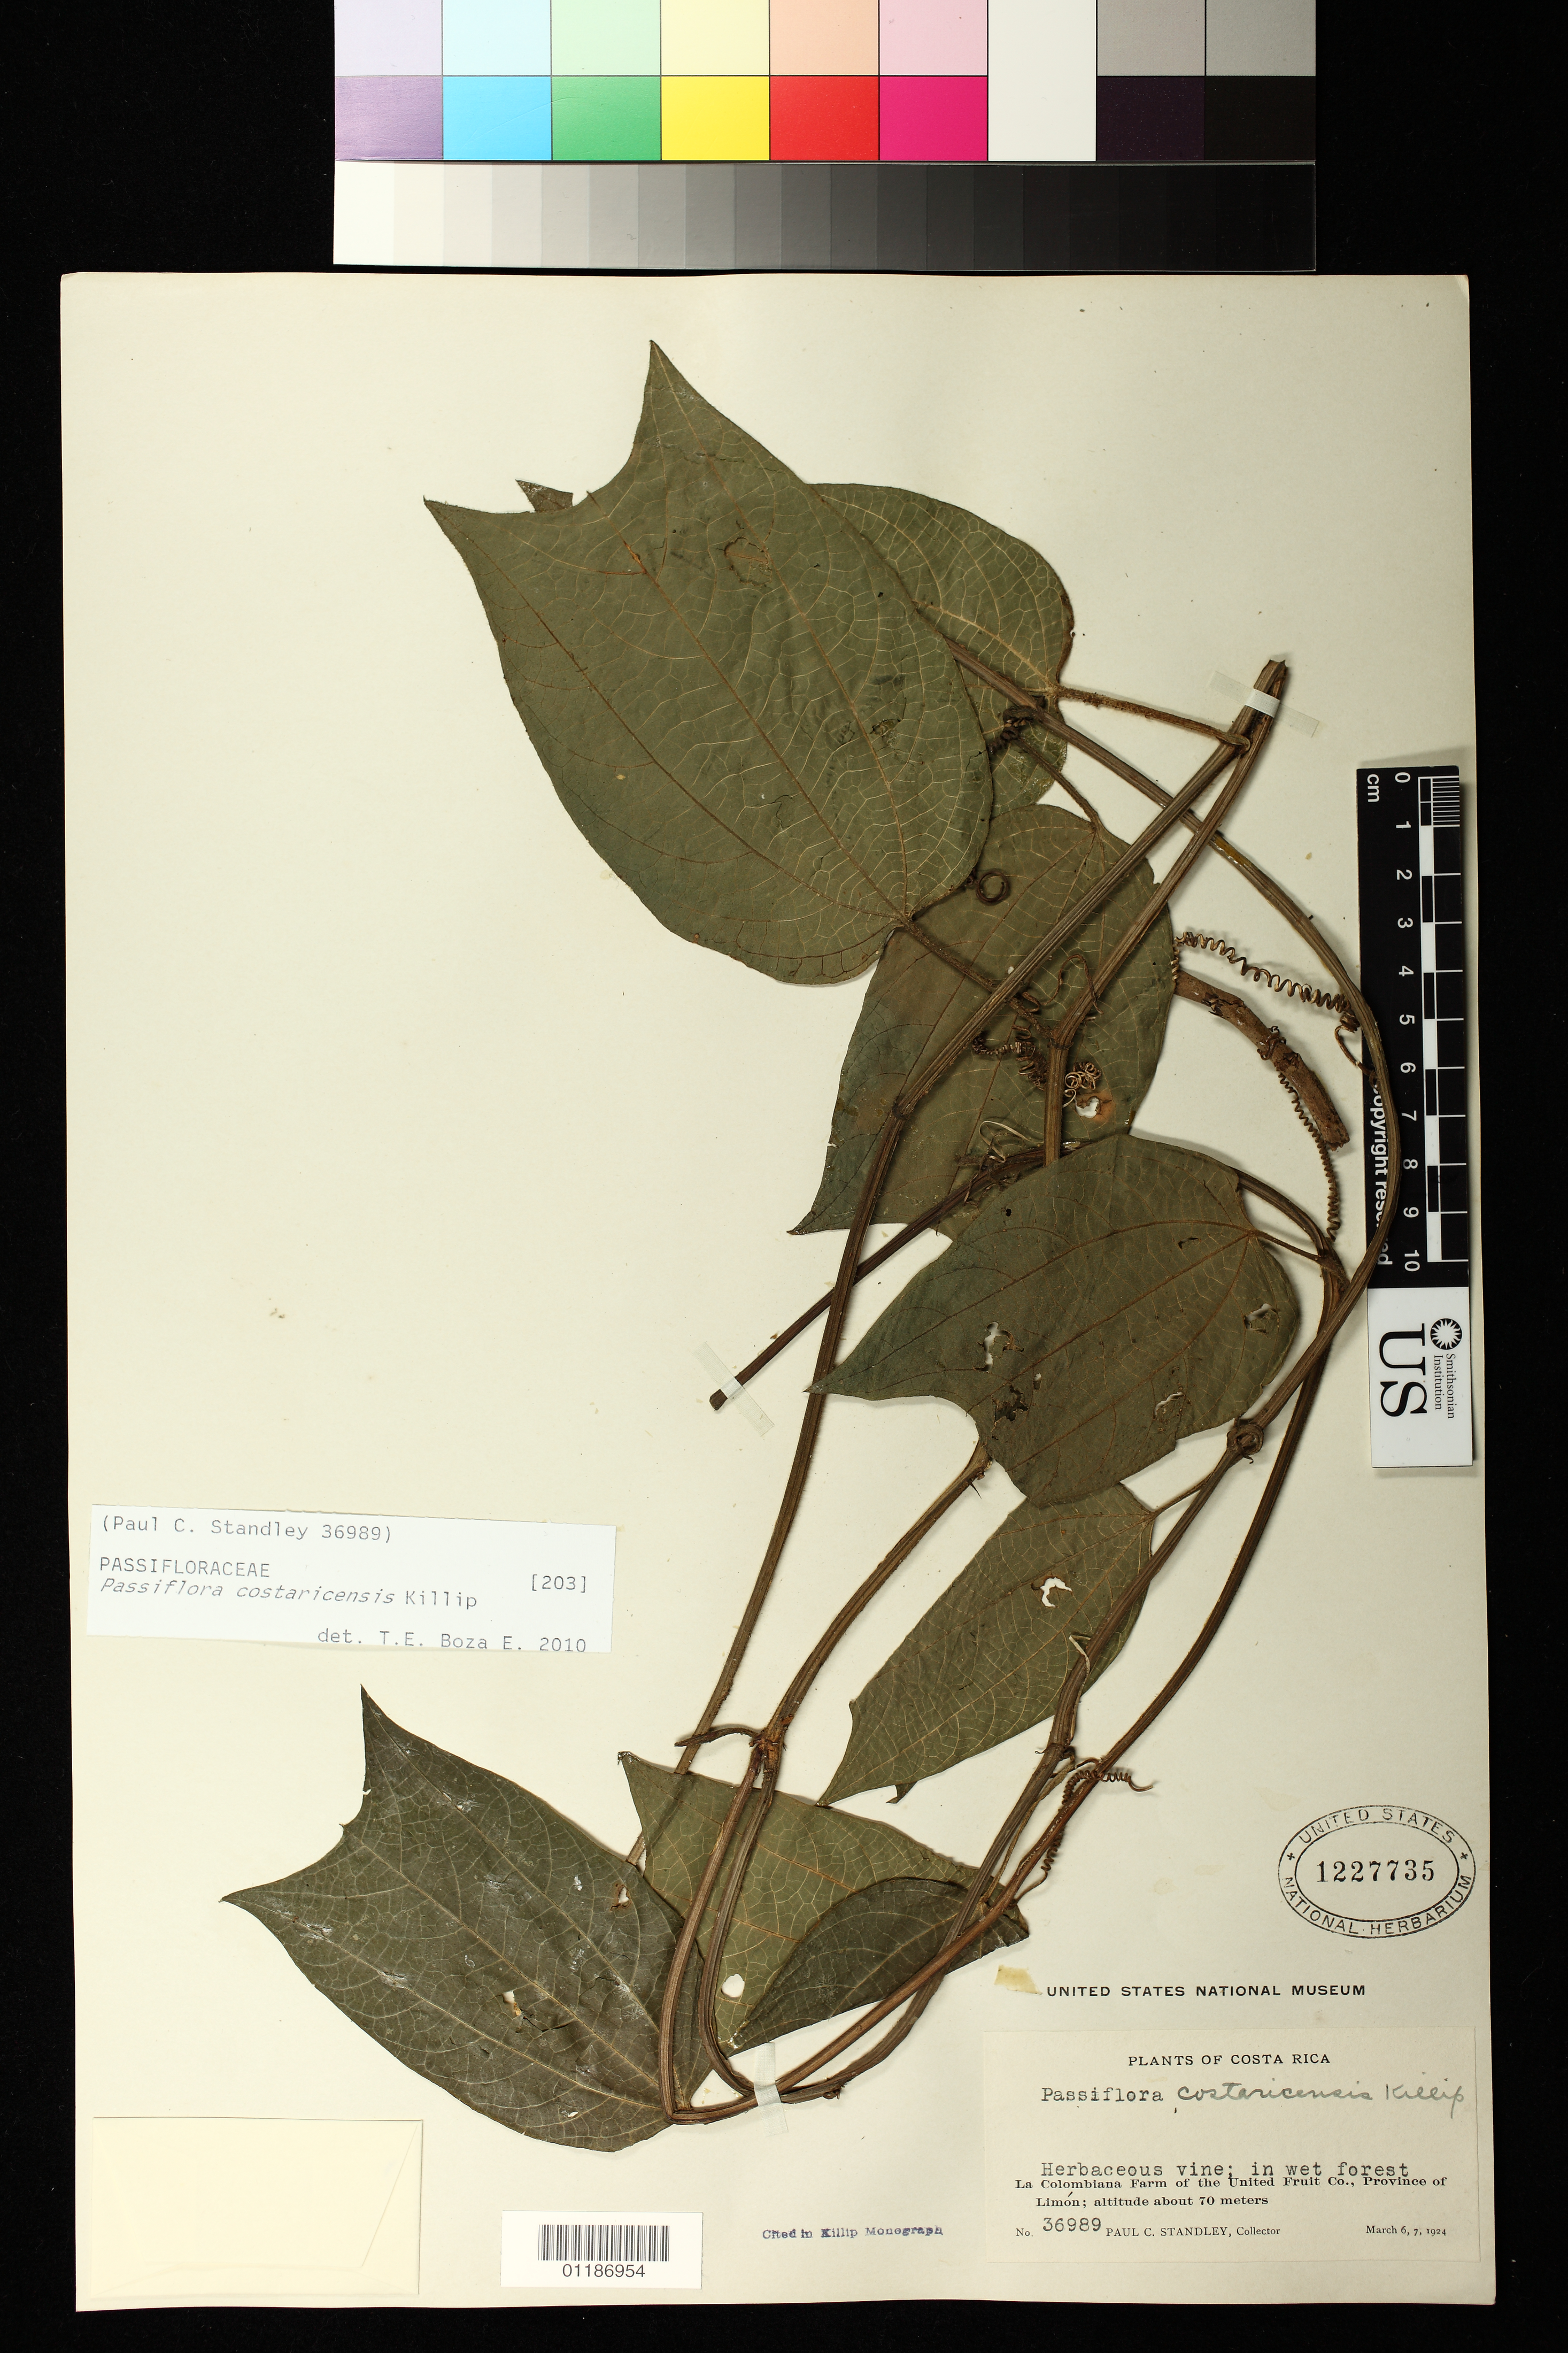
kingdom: Plantae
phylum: Tracheophyta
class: Magnoliopsida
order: Malpighiales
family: Passifloraceae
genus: Passiflora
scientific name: Passiflora costaricensis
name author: Killip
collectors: P. C. Standley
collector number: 36989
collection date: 1924-03-06/1924-03-07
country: Costa Rica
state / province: Limón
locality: In wet forest, La Colombiana Farm of the United Fruit Co.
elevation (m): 70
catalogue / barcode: US 1227735